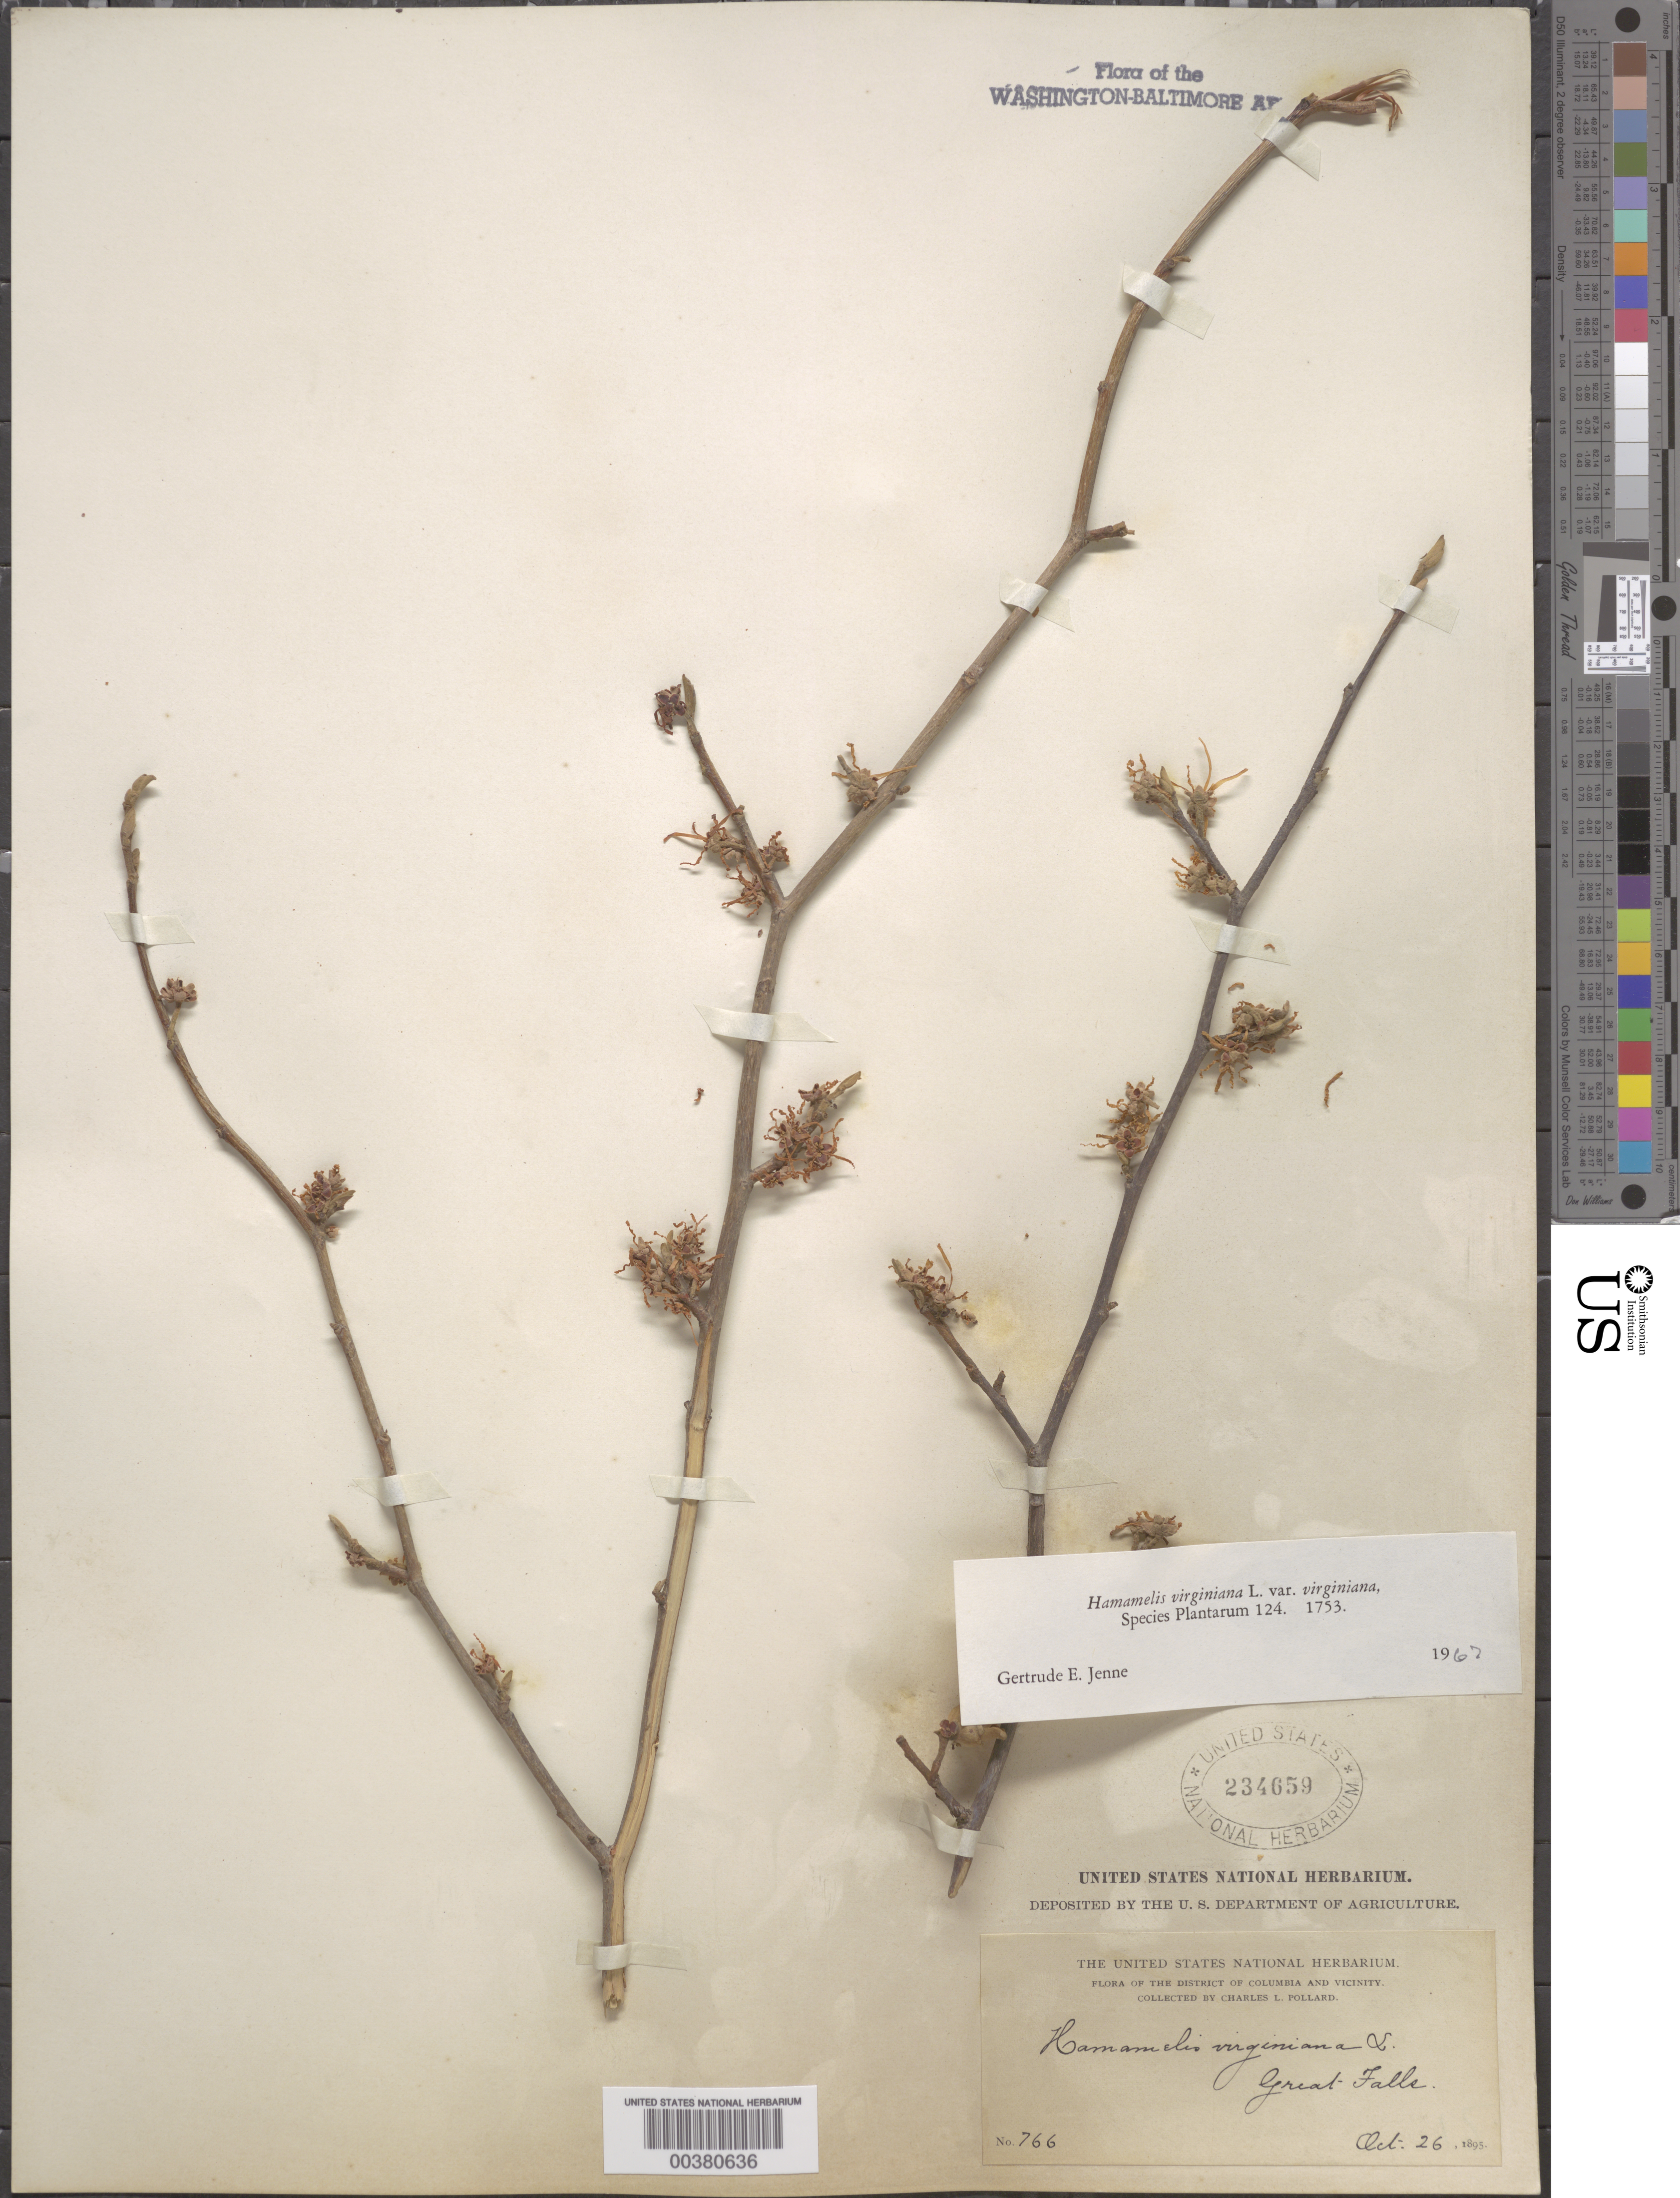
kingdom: Plantae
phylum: Tracheophyta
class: Magnoliopsida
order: Saxifragales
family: Hamamelidaceae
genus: Hamamelis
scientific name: Hamamelis virginiana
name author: L.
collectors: C. L. Pollard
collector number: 766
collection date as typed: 26 Oct 1895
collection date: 1895-10-26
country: United States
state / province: Maryland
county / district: Montgomery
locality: Great Falls C. & O. Canal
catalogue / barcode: US 234659